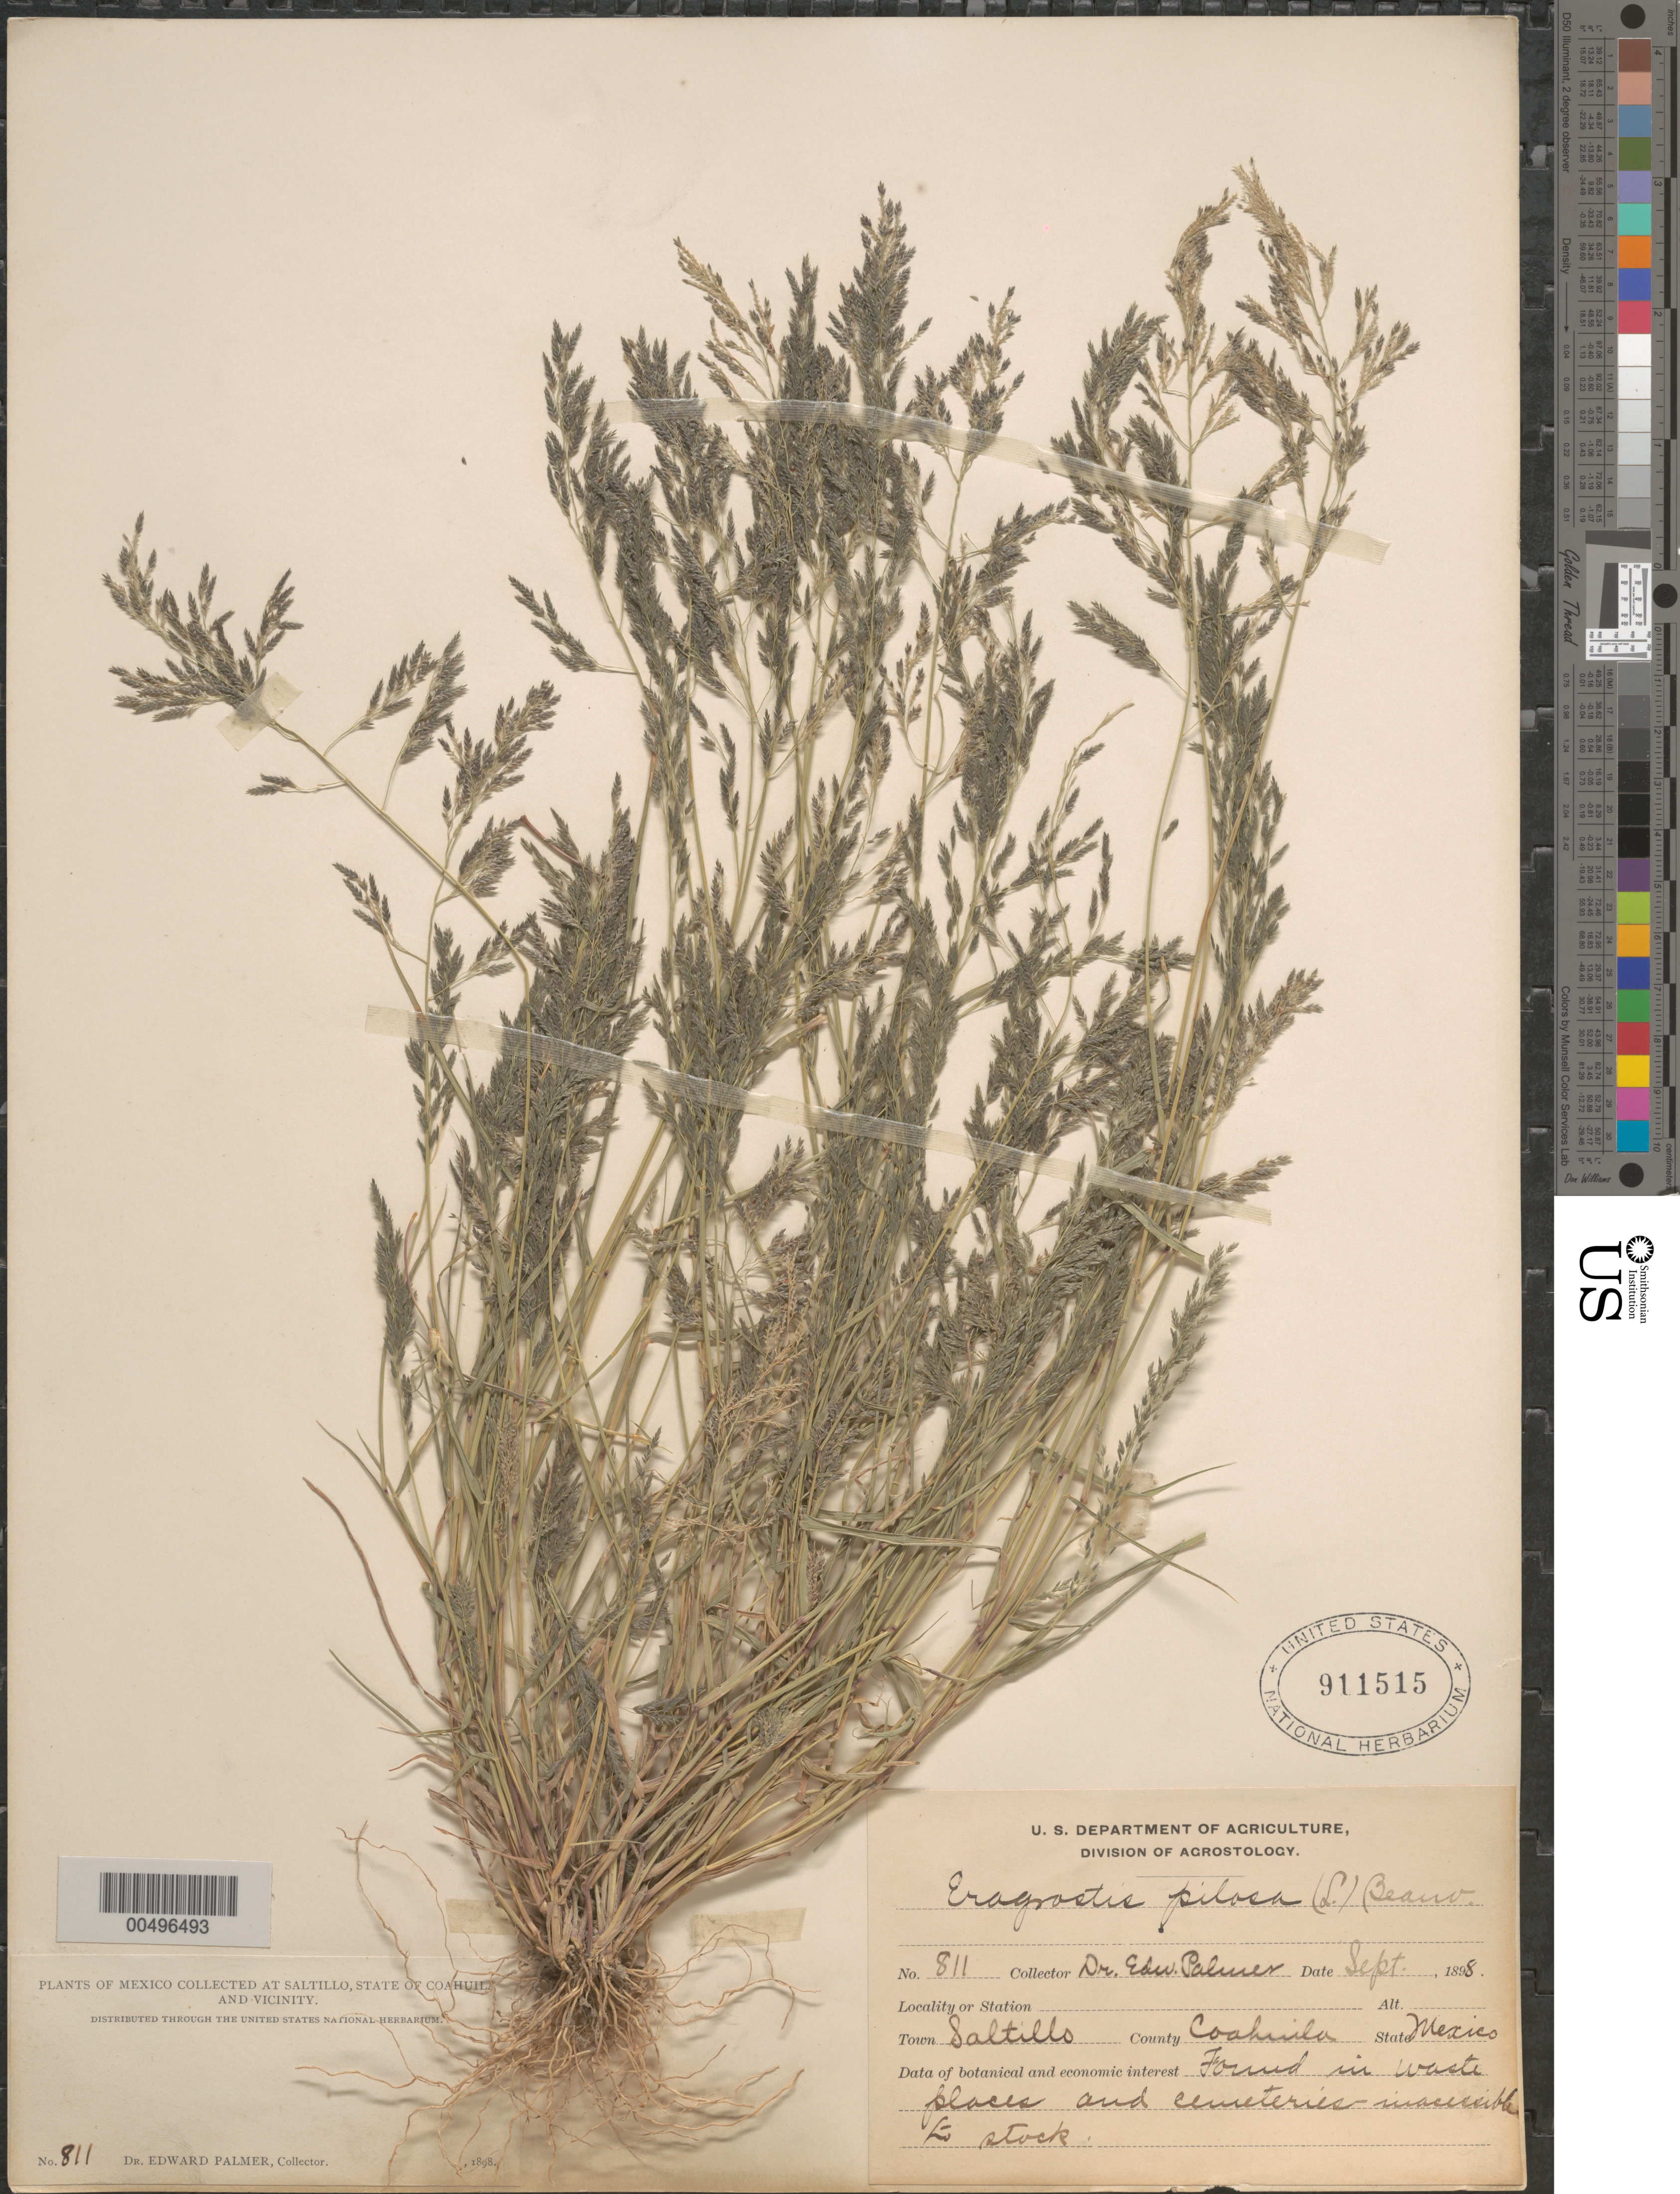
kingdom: Plantae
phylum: Tracheophyta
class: Liliopsida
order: Poales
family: Poaceae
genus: Eragrostis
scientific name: Eragrostis pectinacea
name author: (Michx.) Nees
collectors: E. Palmer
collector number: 811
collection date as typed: Sep 1898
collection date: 1898-09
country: Mexico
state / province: Coahuila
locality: Saltillo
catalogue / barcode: US 911515